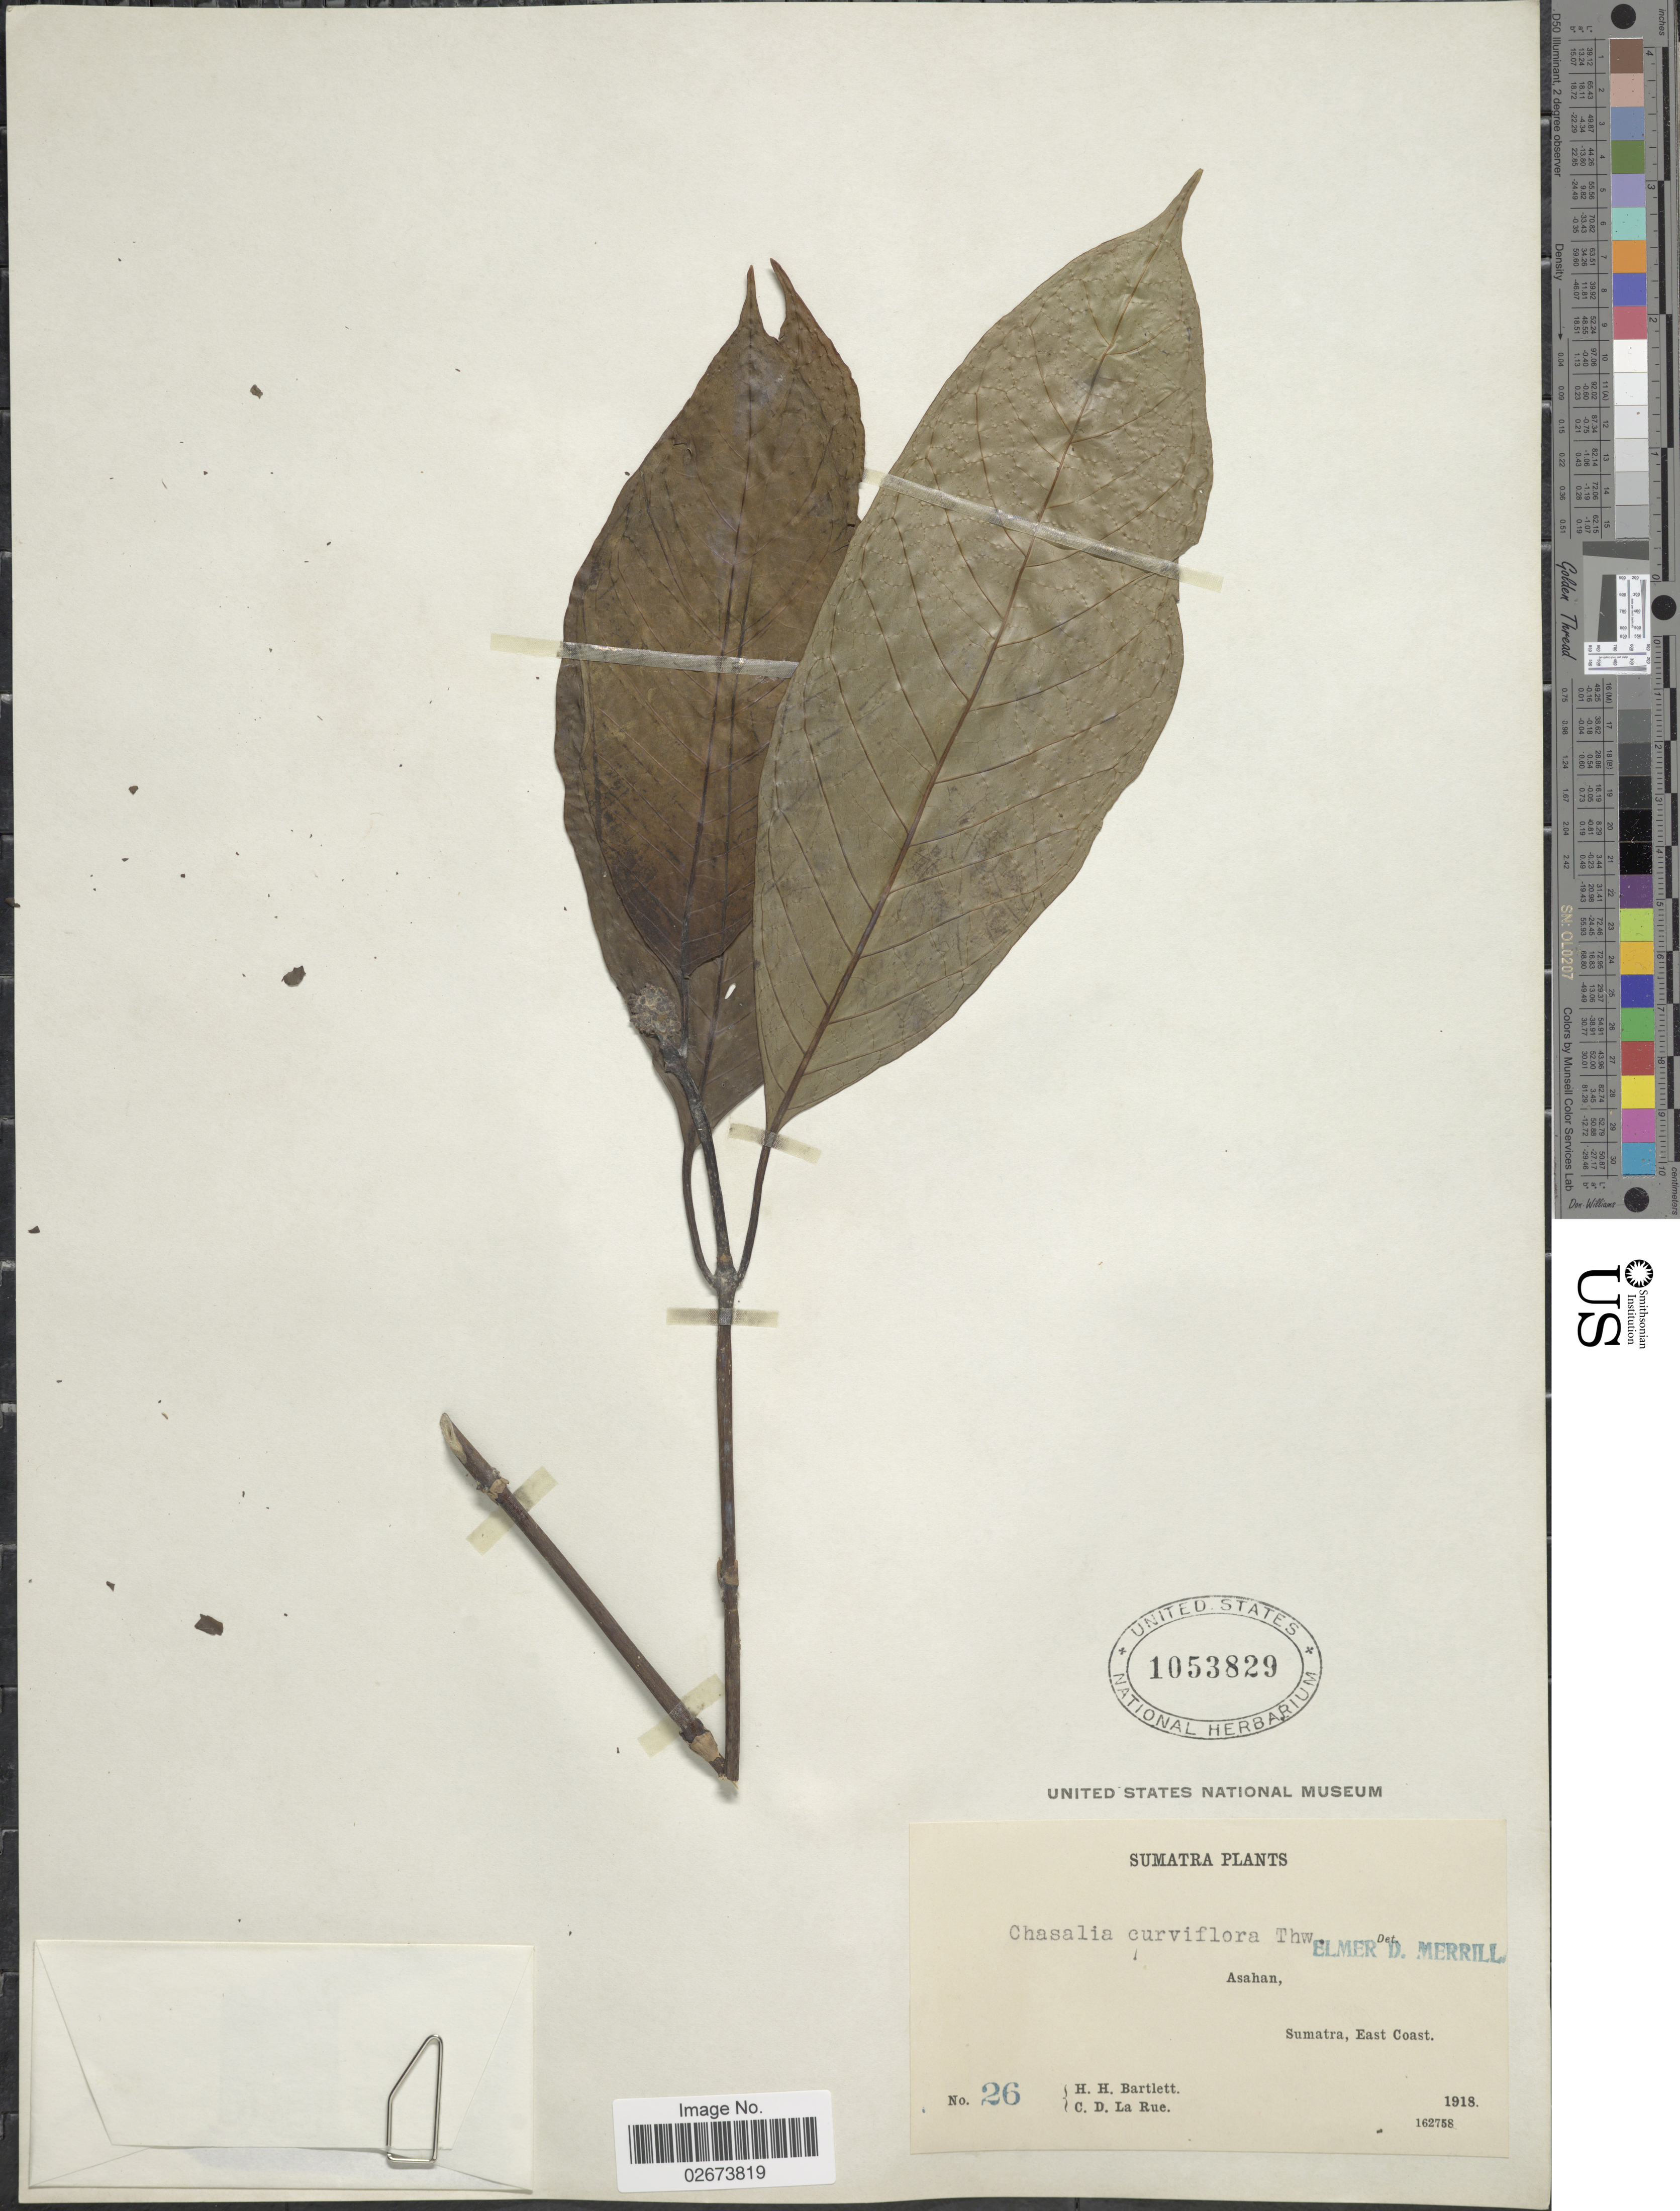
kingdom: Plantae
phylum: Tracheophyta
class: Magnoliopsida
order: Gentianales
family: Rubiaceae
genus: Chassalia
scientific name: Chassalia curviflora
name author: (Wall.) Thwaites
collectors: H. H. Bartlett & C. La Rue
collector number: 26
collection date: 1918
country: Indonesia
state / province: Sumatra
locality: Asahan, East Coast.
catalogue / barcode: US 1053829